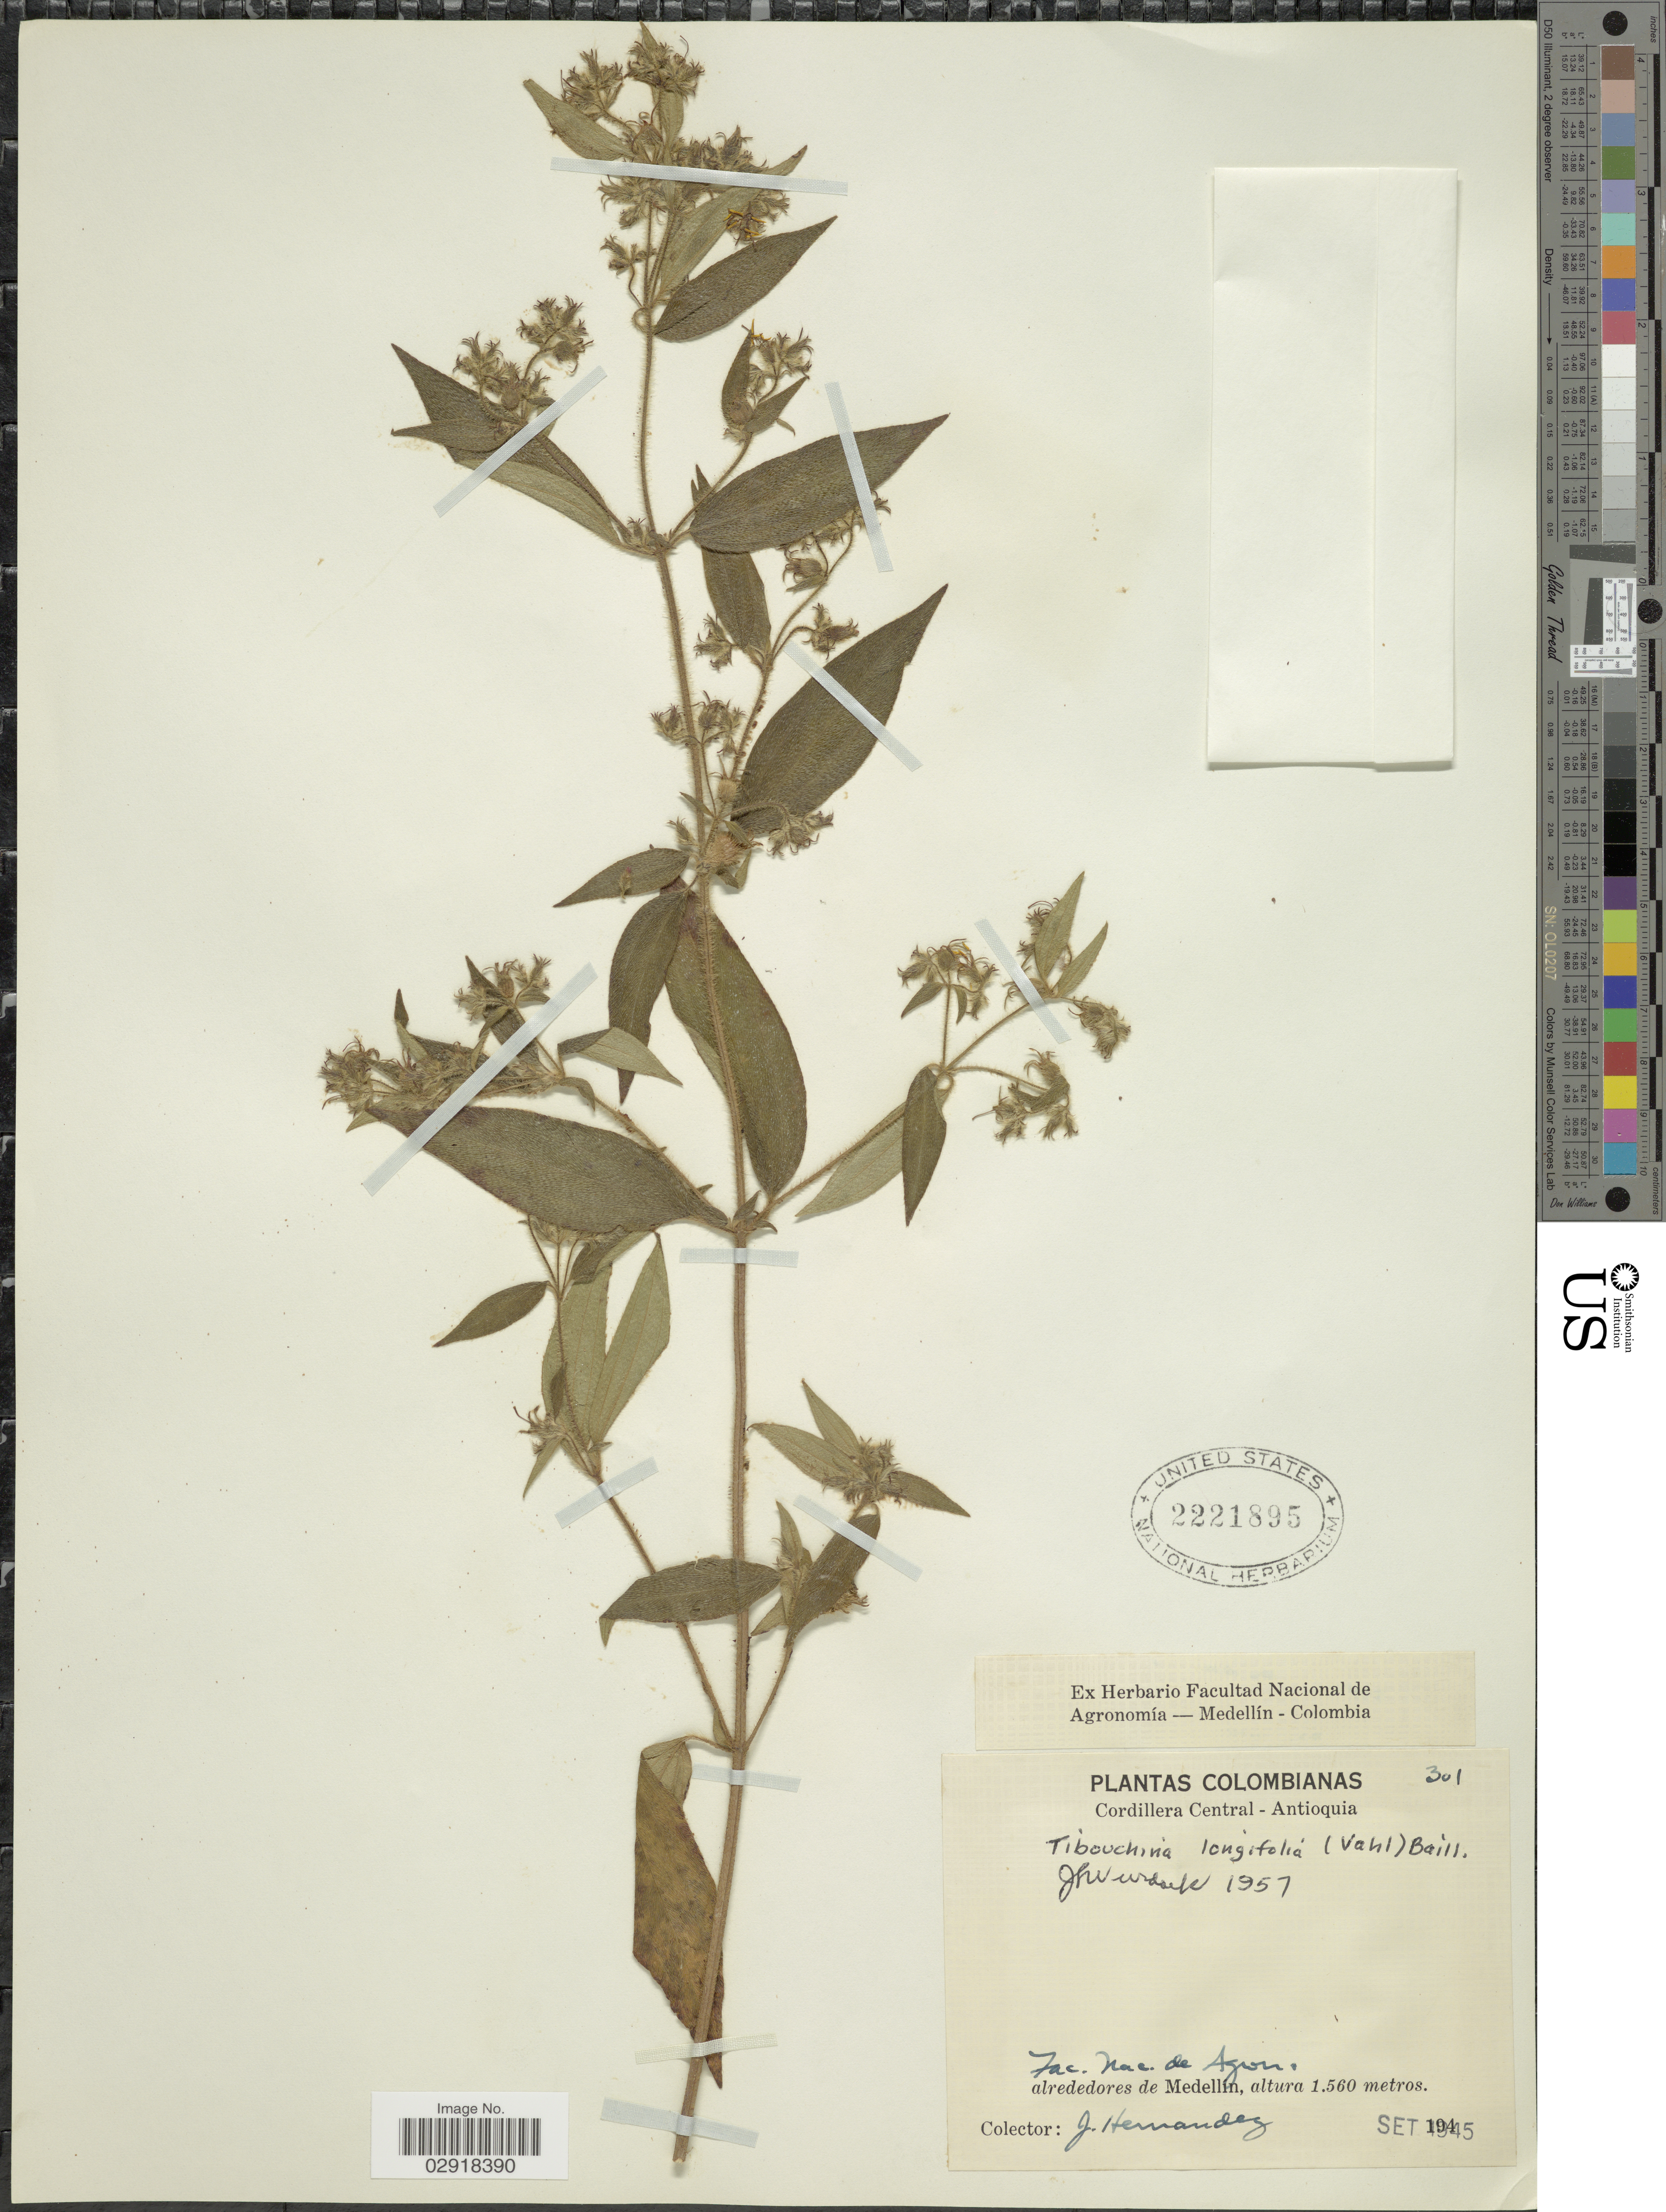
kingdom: Plantae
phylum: Tracheophyta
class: Magnoliopsida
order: Myrtales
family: Melastomataceae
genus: Chaetogastra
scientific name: Chaetogastra longifolia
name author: (Vahl) DC.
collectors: J. Hernandez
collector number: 301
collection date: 1945-09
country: Colombia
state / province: Antioquia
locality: Cordillera Central, Fac. Nac. de Agron., alrededores de Medellin.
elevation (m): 1560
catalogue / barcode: US 2221895